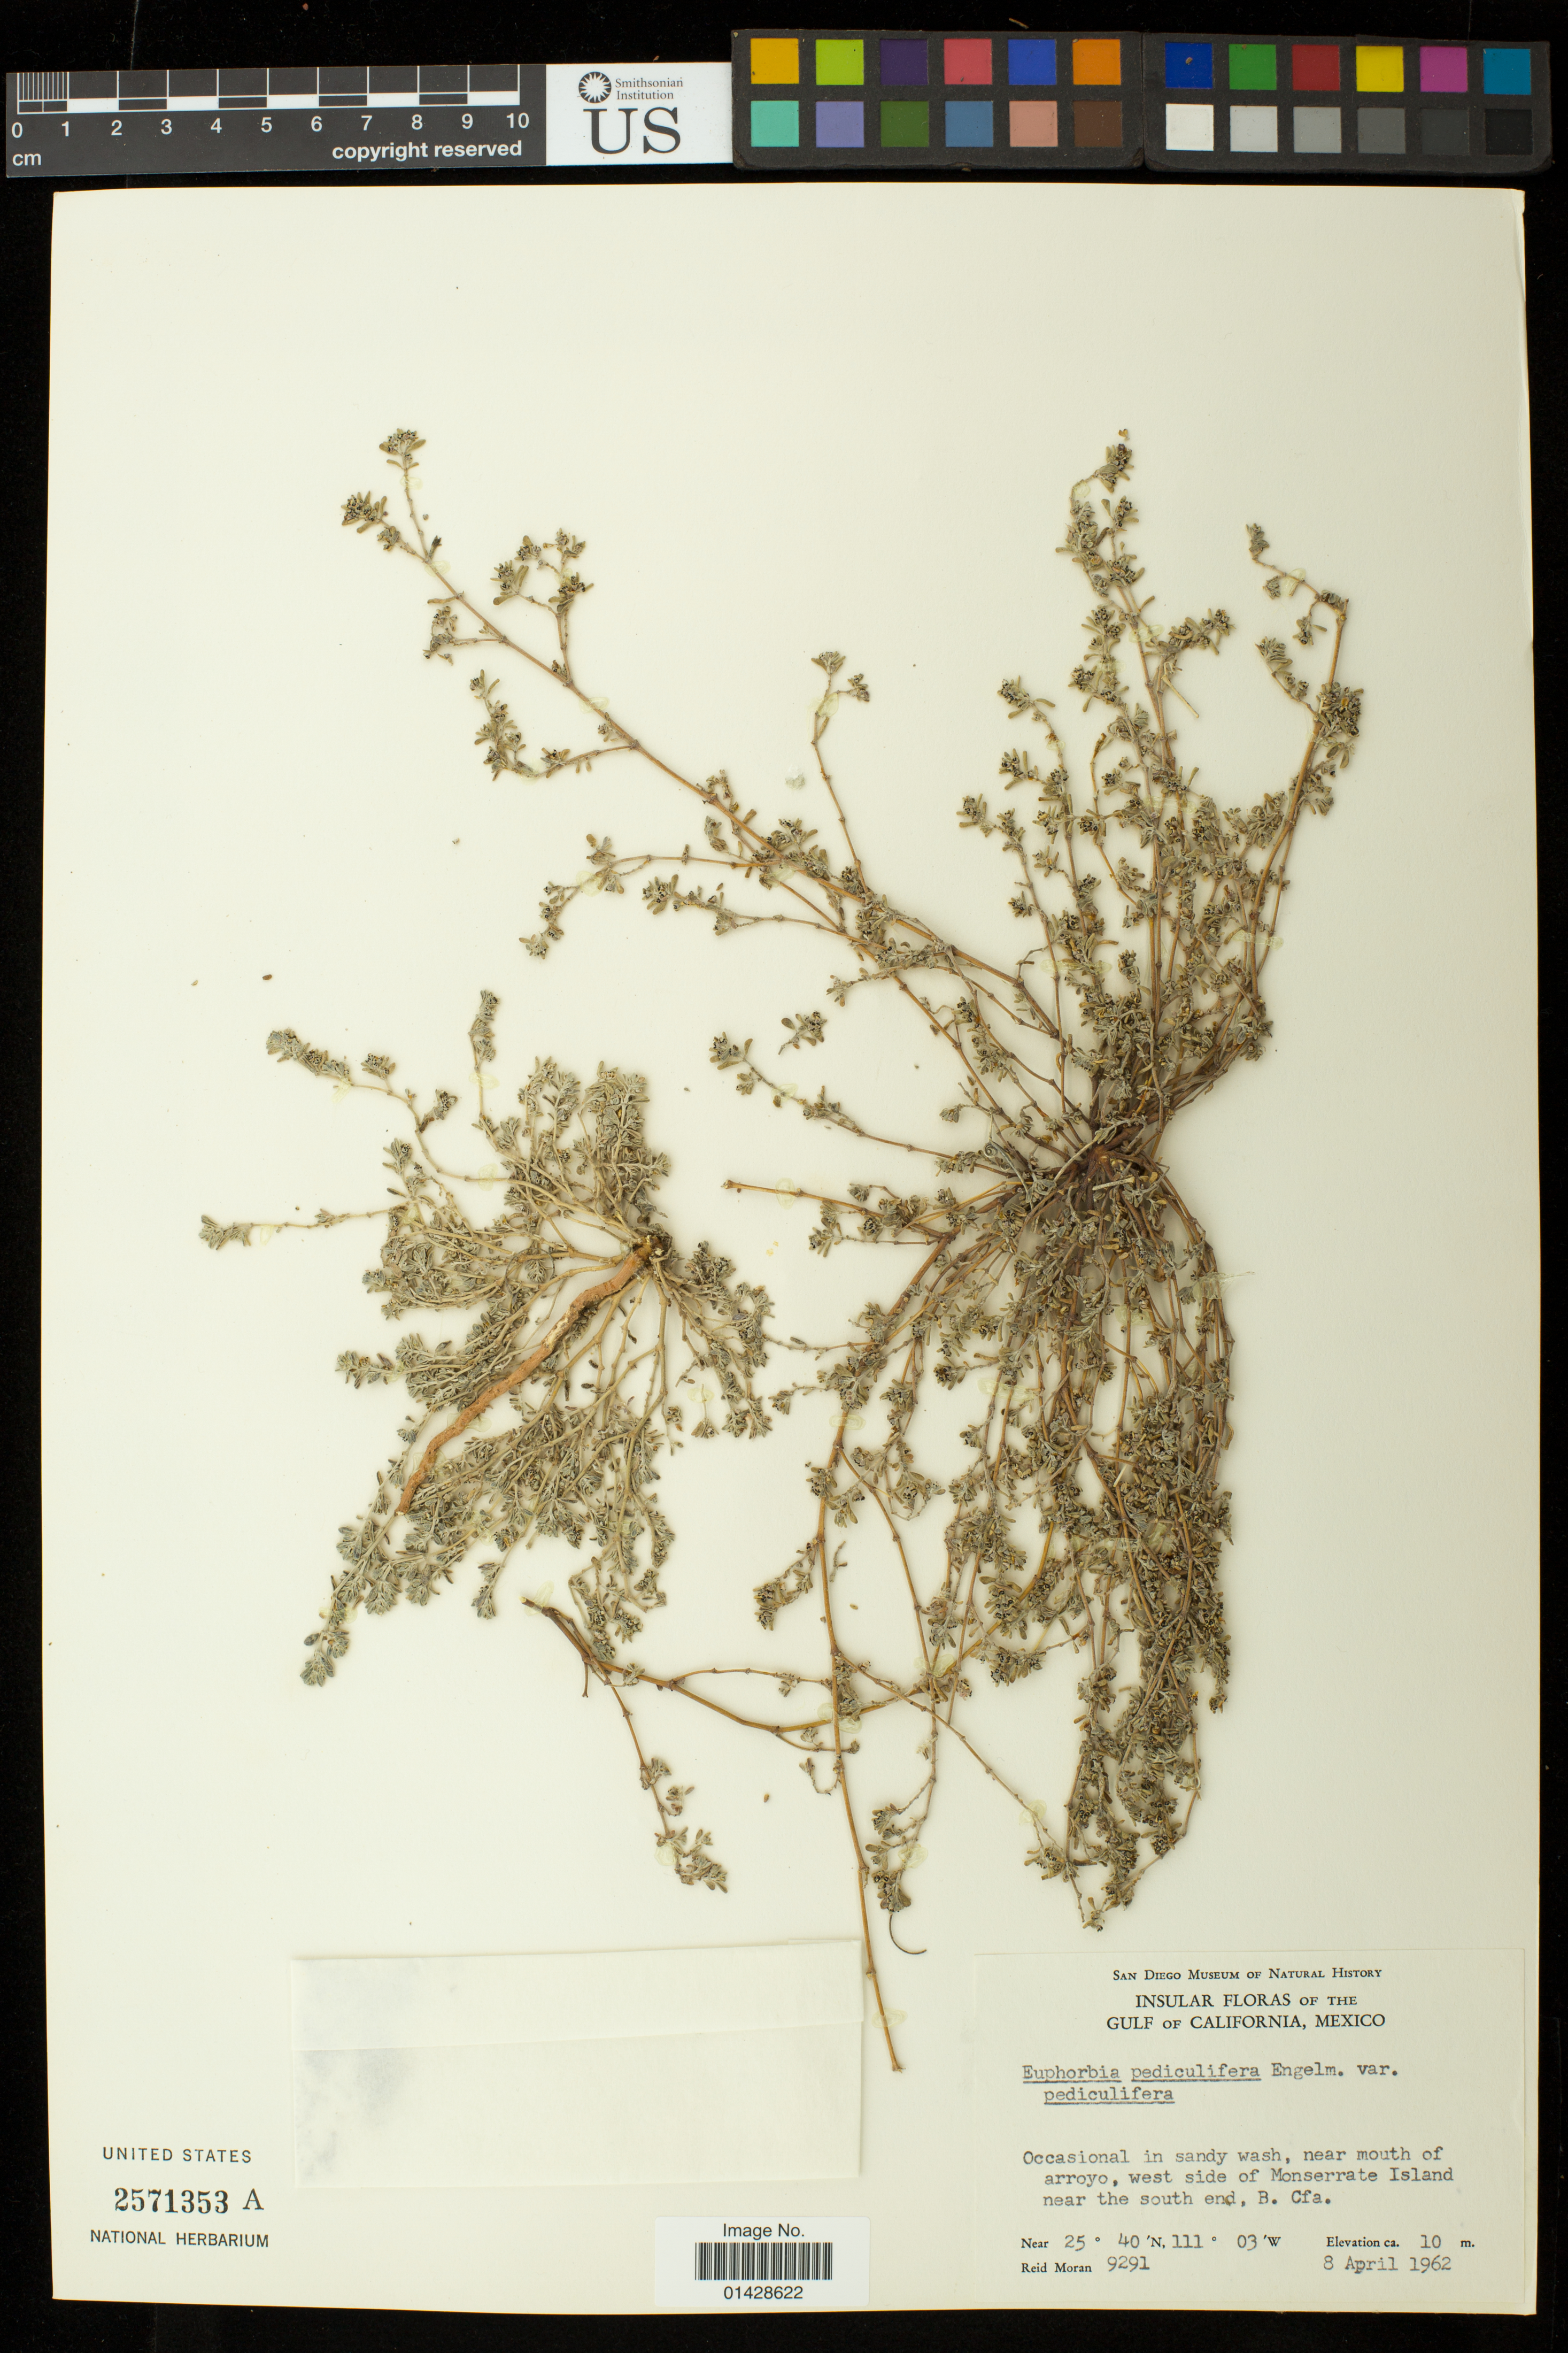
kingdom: Plantae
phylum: Tracheophyta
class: Magnoliopsida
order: Malpighiales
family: Euphorbiaceae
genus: Euphorbia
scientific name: Euphorbia pediculifera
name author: Engelm.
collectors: R. Moran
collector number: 9291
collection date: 1962-04-08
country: Mexico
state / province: Baja California Sur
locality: Occasional in sandy wash, near mouth of arroyo, west side of Monserrate Island near the south end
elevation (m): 10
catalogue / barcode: US 2571353A